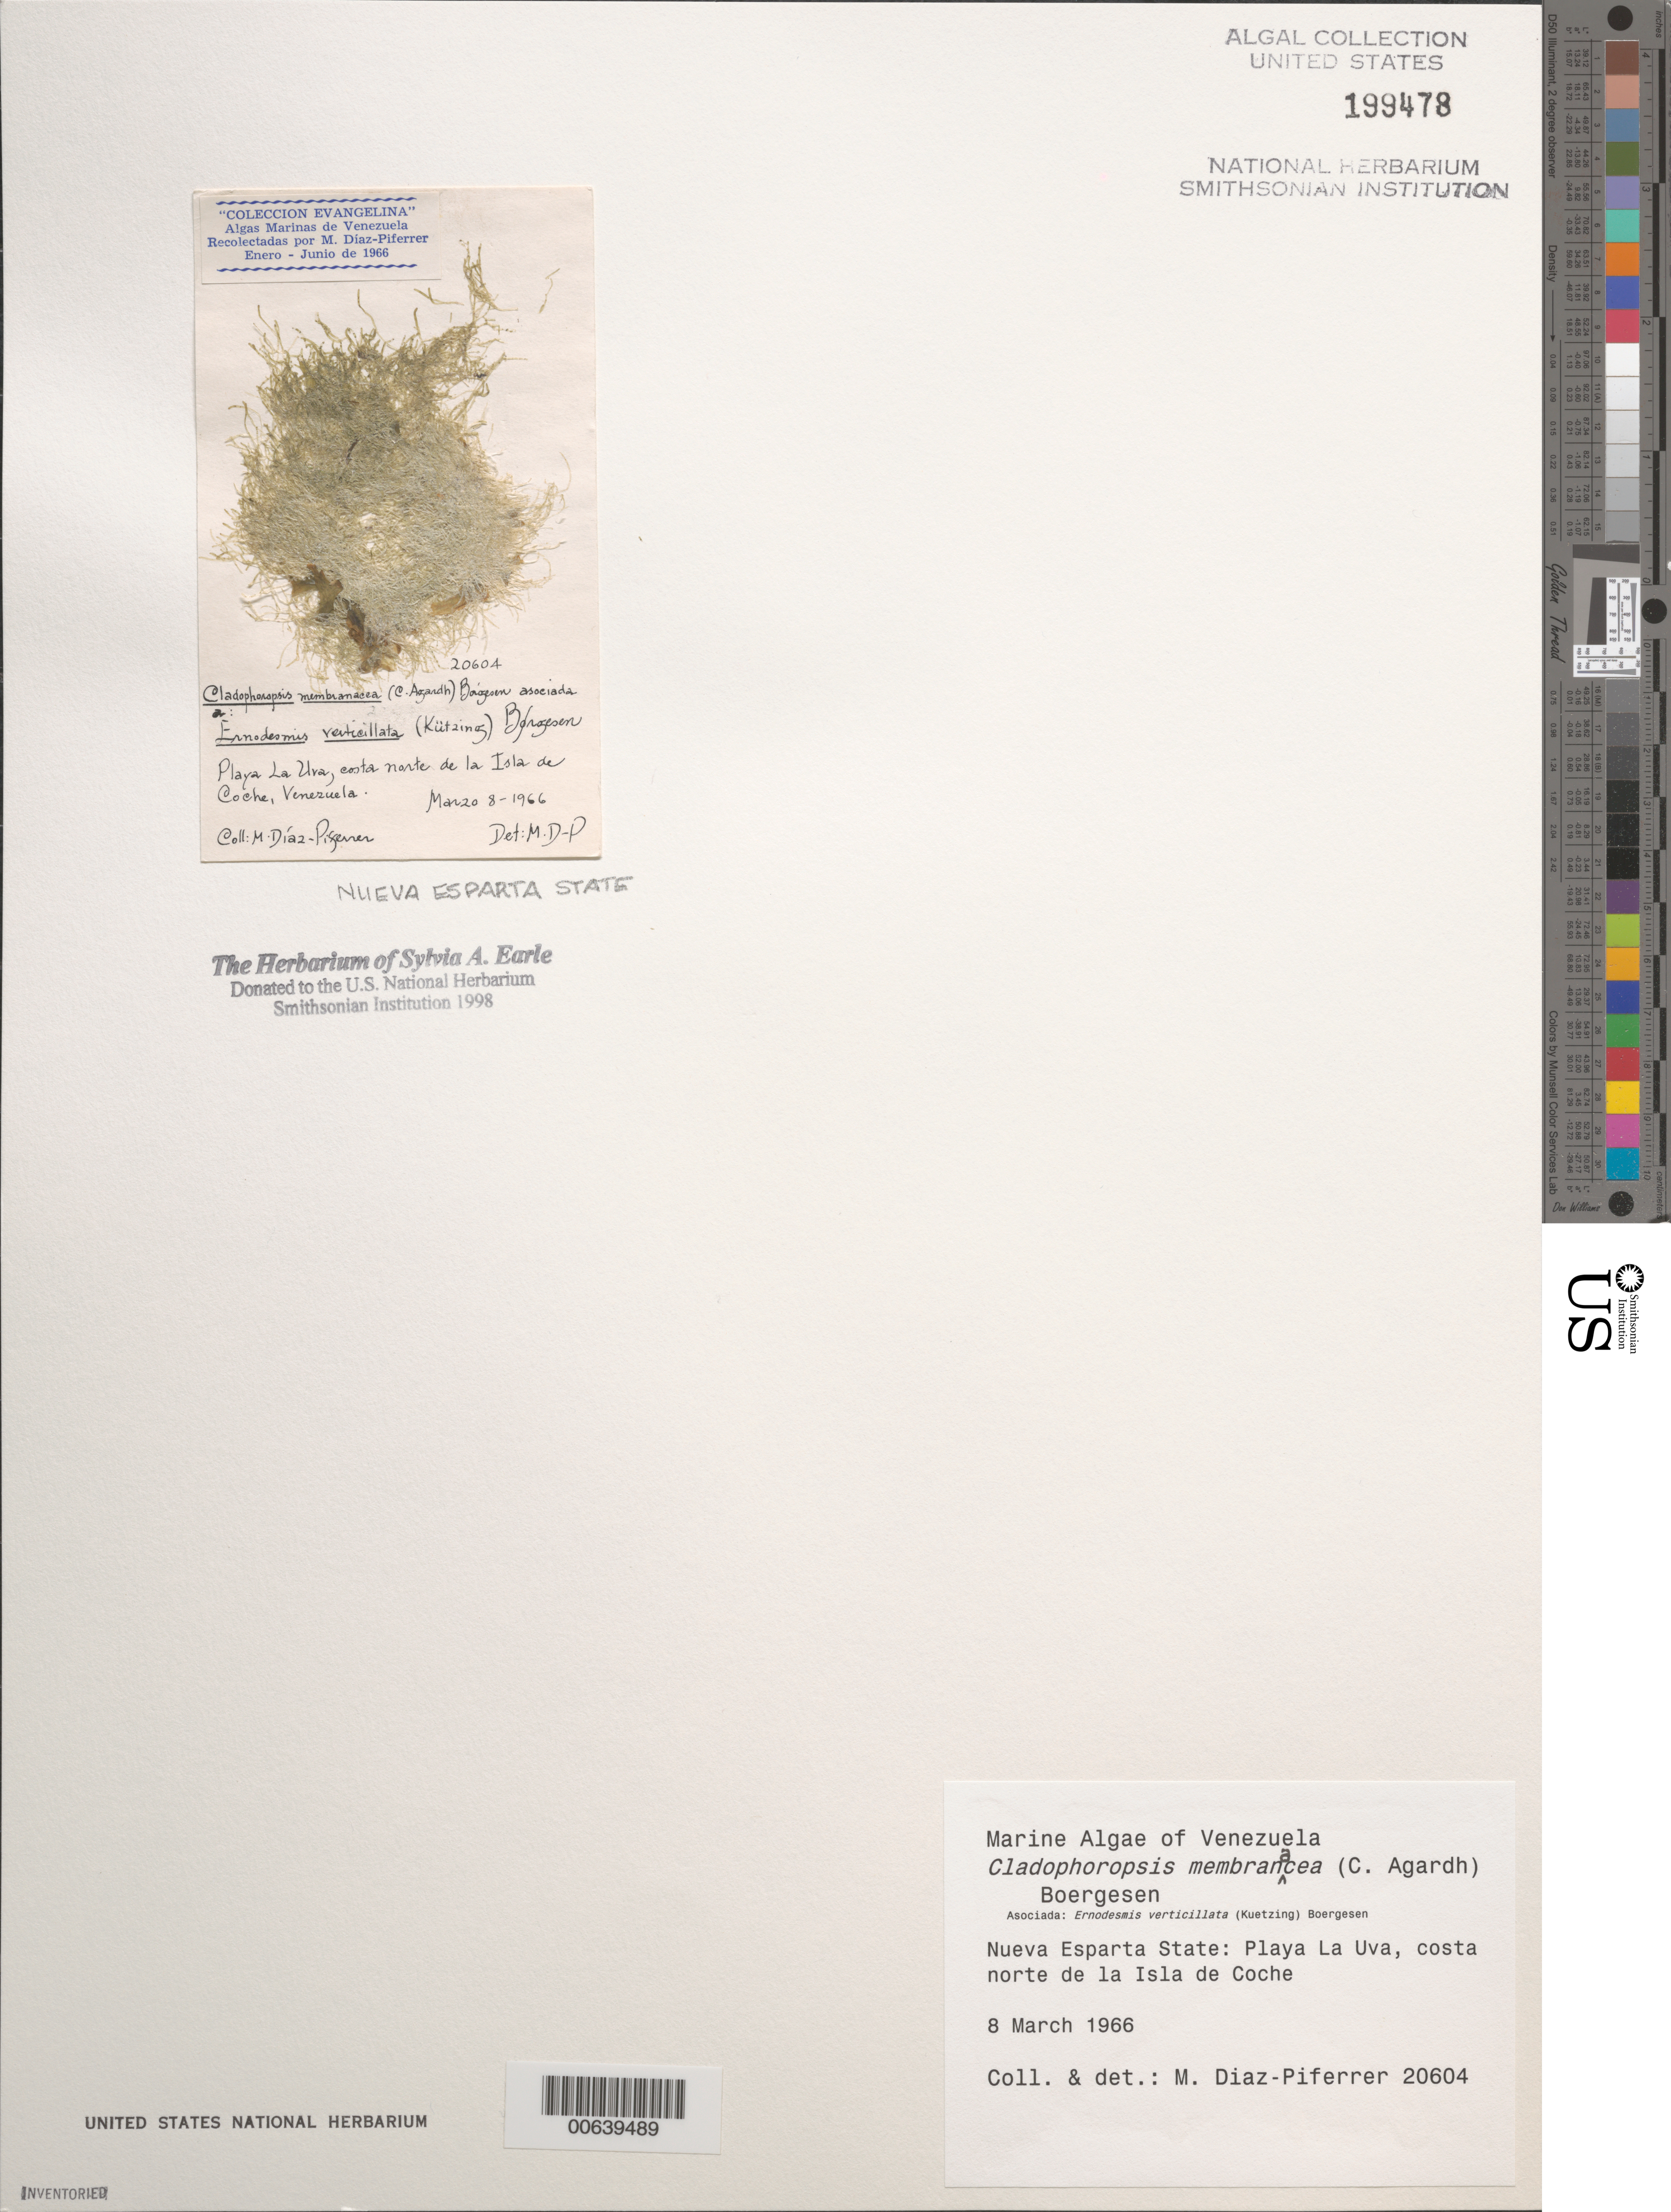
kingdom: Plantae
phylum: Chlorophyta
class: Ulvophyceae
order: Siphonocladales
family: Boodleaceae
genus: Cladophoropsis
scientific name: Cladophoropsis membranacea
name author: (Hofman-Bang) Børgesen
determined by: Diaz-Piferrer, M.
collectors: M. Diaz-Piferrer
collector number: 20604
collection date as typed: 08 Mar 1966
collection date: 1966-03-08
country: Venezuela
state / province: Nueva Esparta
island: Coche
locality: Playa La Uva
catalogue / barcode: US 199478